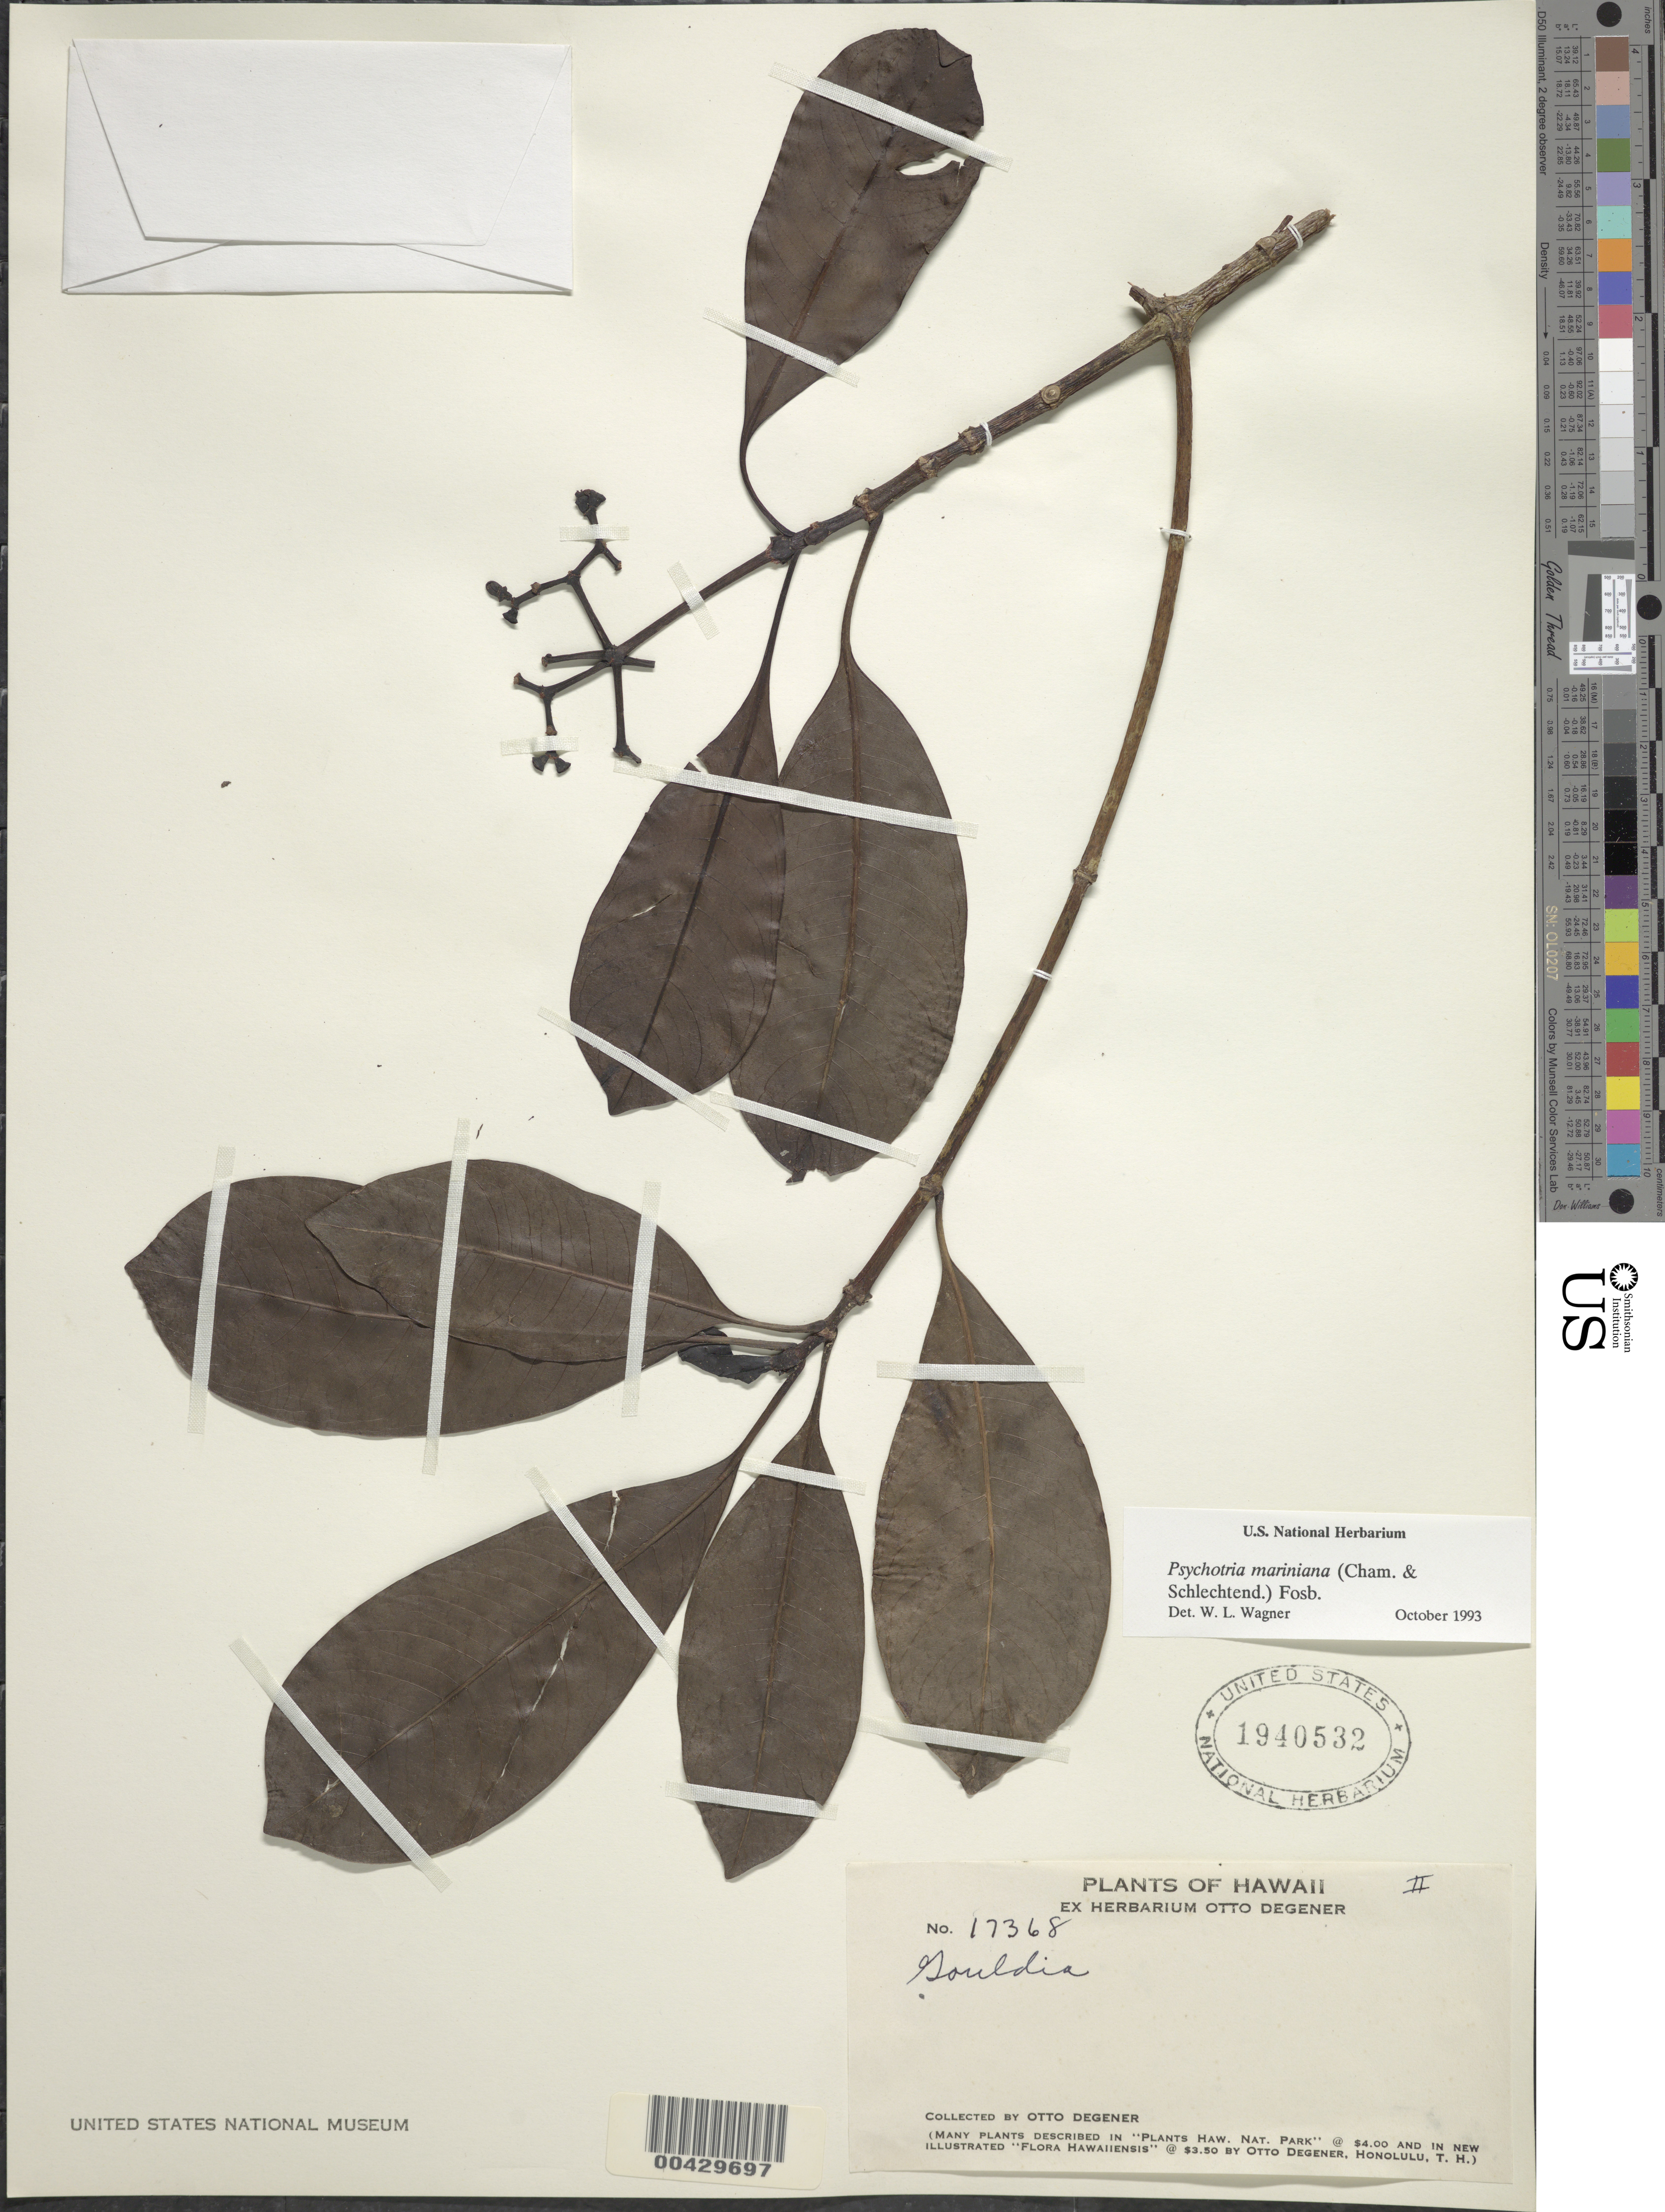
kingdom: Plantae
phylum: Tracheophyta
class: Magnoliopsida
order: Gentianales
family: Rubiaceae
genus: Psychotria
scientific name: Psychotria mariniana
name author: (Cham. & Schltdl.) Fosberg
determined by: Wagner, W. L., (BOT), Smithsonian Institution - National Museum of Natural History (UNITED STATES)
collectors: O. Degener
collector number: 17368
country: United States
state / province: Hawaii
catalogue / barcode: US 1940532